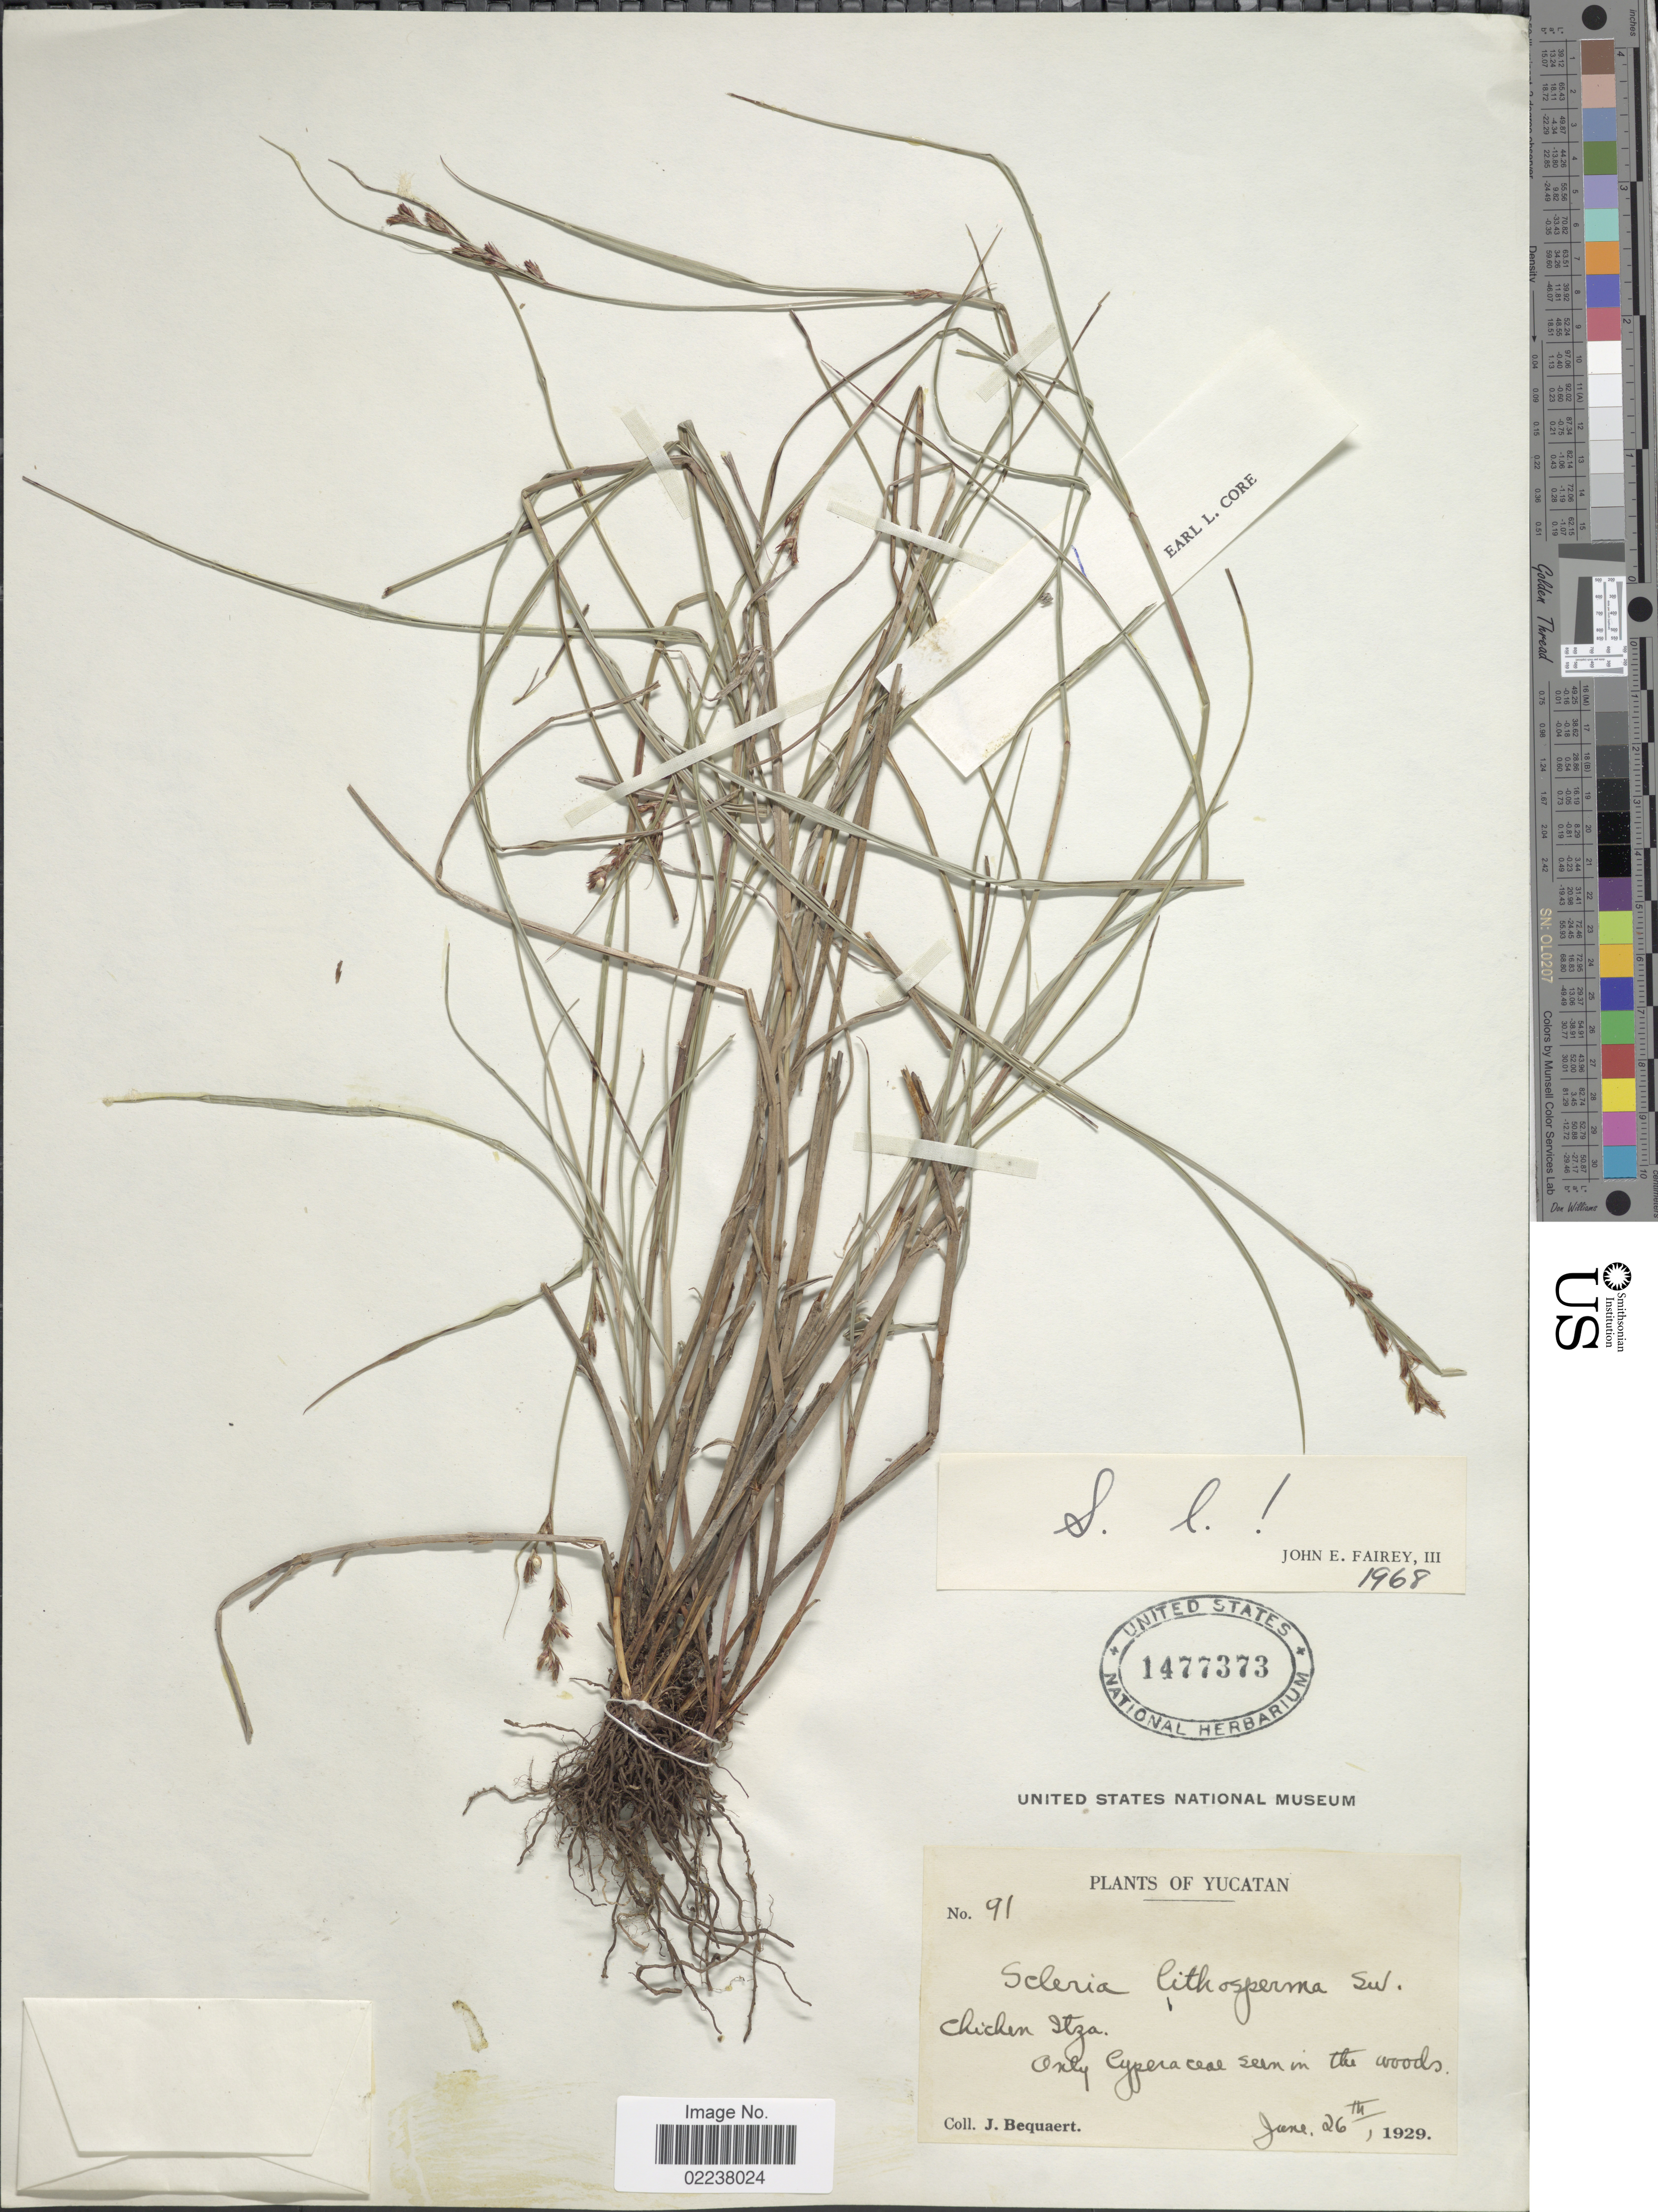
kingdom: Plantae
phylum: Tracheophyta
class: Liliopsida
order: Poales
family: Cyperaceae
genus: Scleria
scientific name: Scleria lithosperma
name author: (L.) Sw.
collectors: J. Bequaert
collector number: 91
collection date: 1929-06-26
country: Mexico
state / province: Yucatán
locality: Chichen Itza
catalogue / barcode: US 1477373